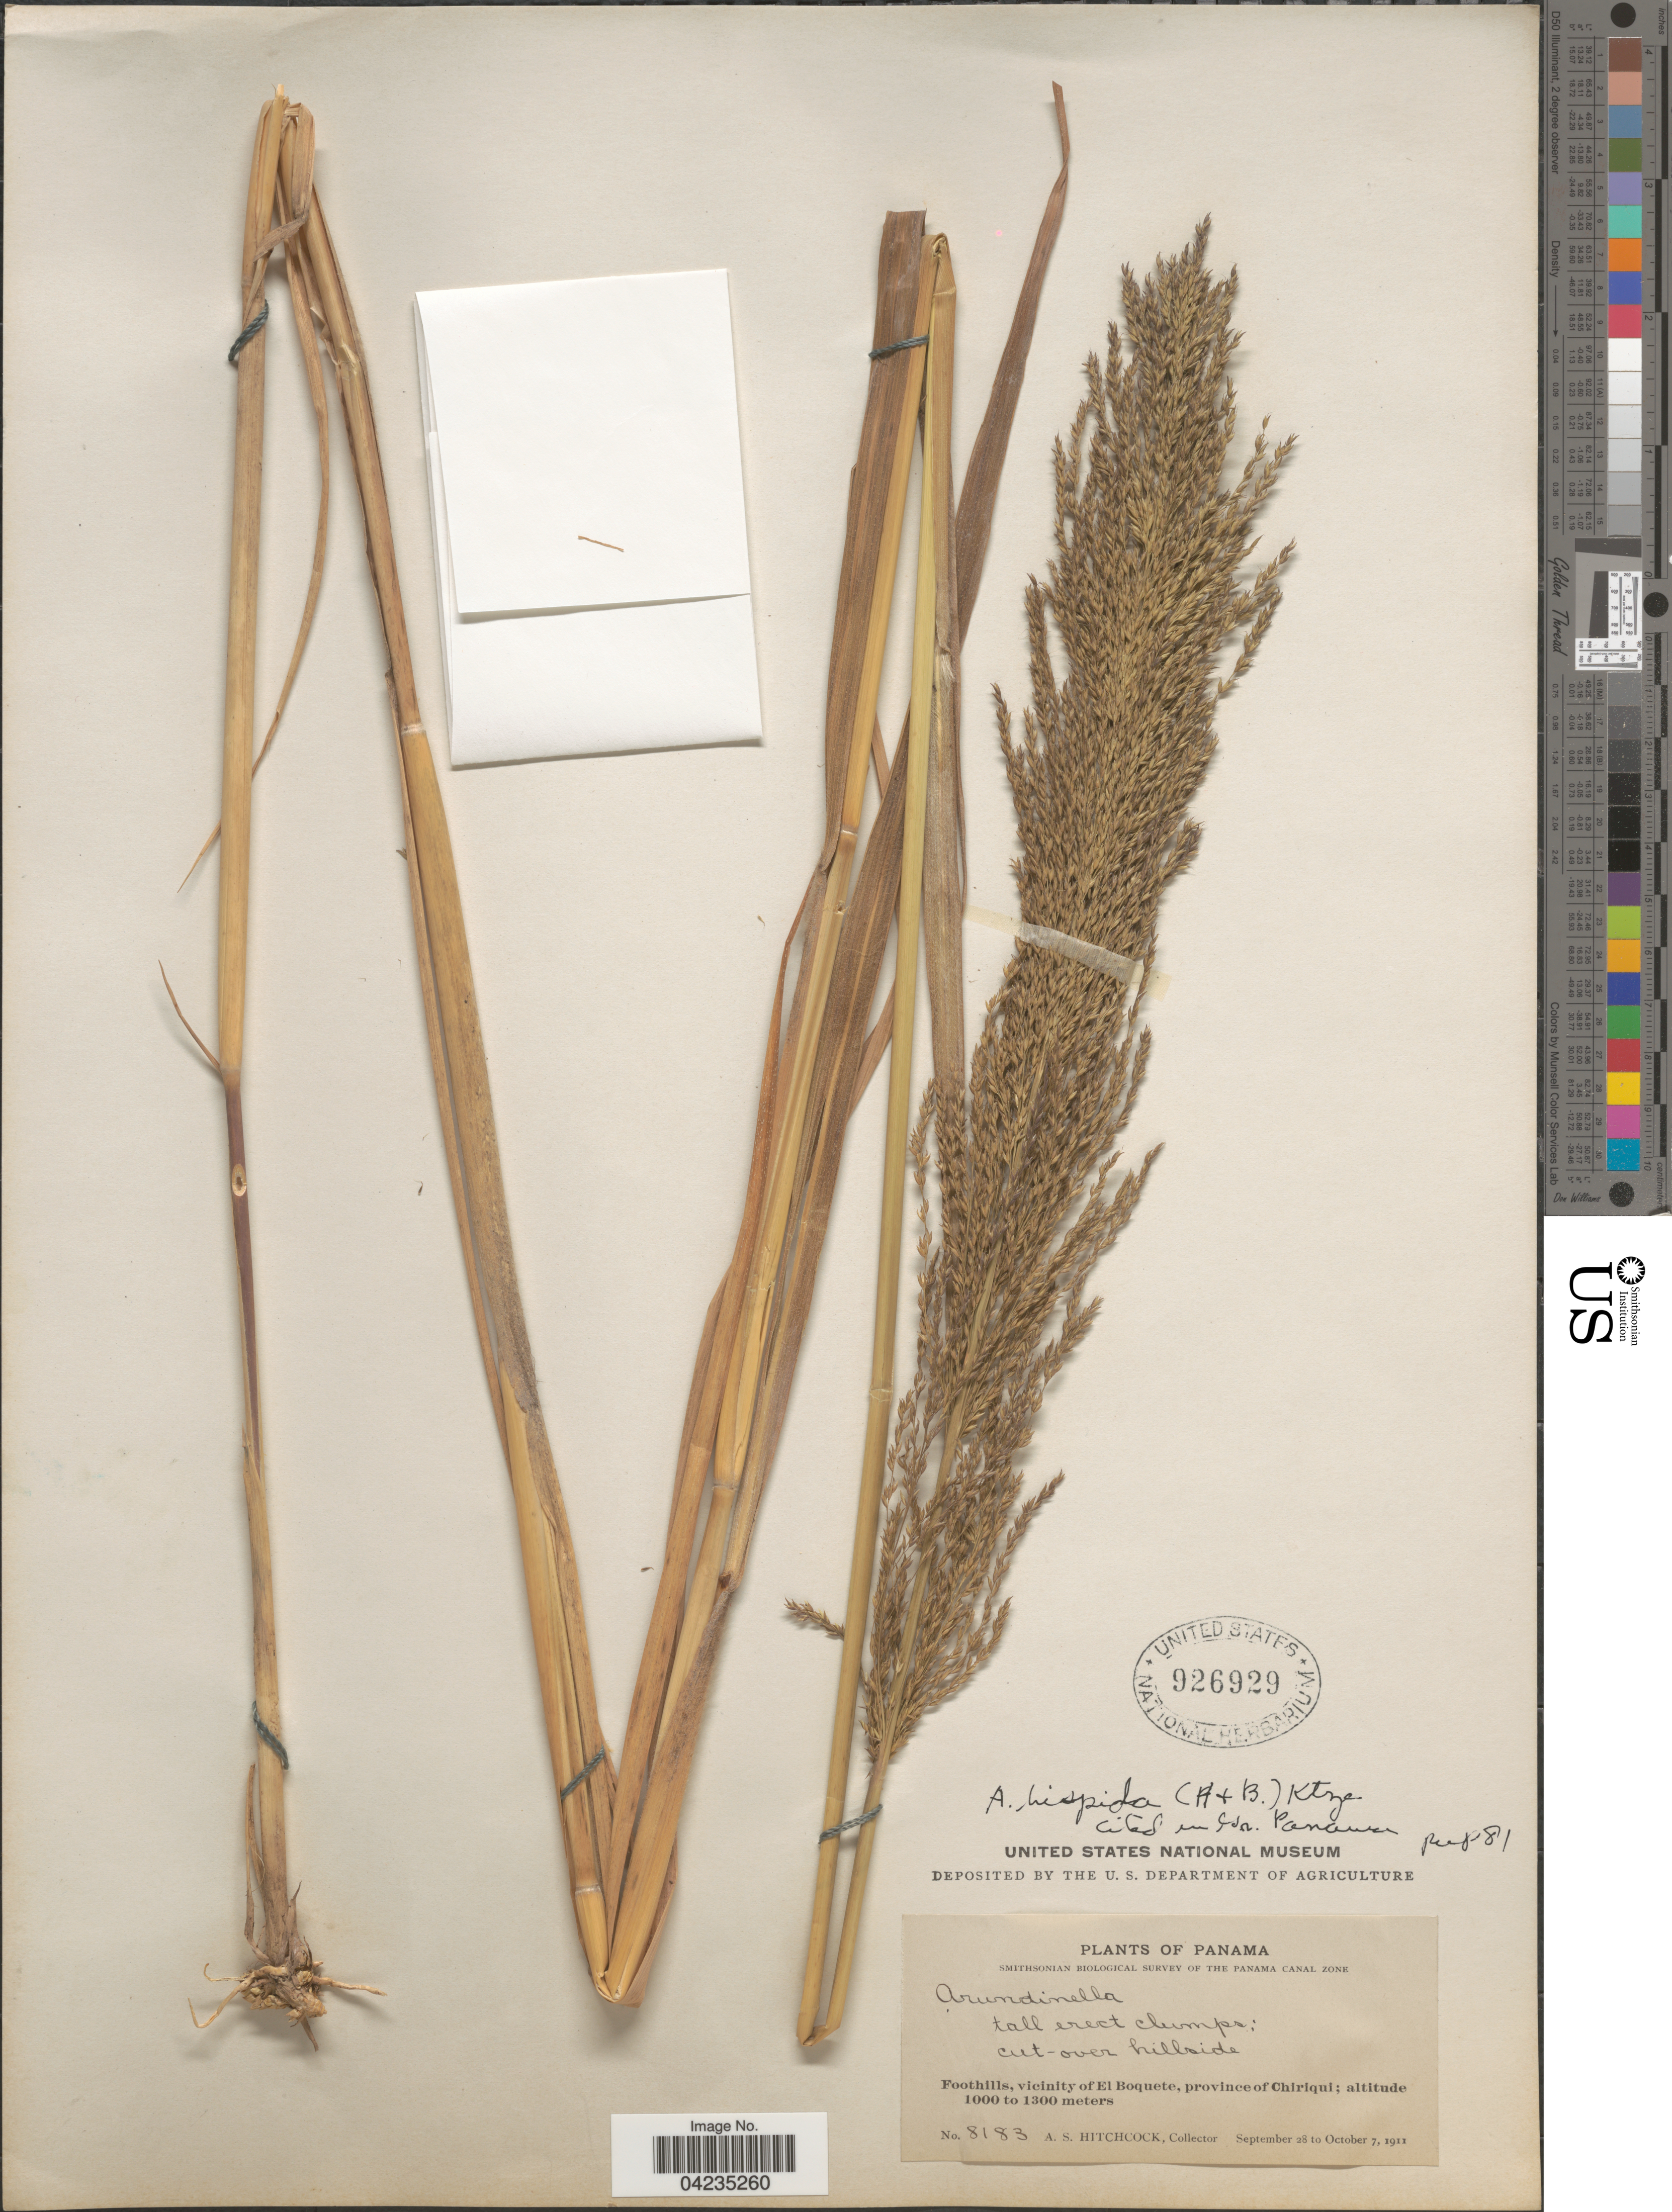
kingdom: Plantae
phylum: Tracheophyta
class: Liliopsida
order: Poales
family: Poaceae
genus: Arundinella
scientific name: Arundinella hispida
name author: (Humb. & Bonpl. ex Willd.) Kuntze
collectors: A. S. Hitchcock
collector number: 8183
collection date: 1911-09-28/1911-10-07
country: Panama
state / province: Chiriqui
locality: Smithsonian Biological Survey of the Panama Canal Zone. Foothills, vicinity of EL Boquete.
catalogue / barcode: US 926929